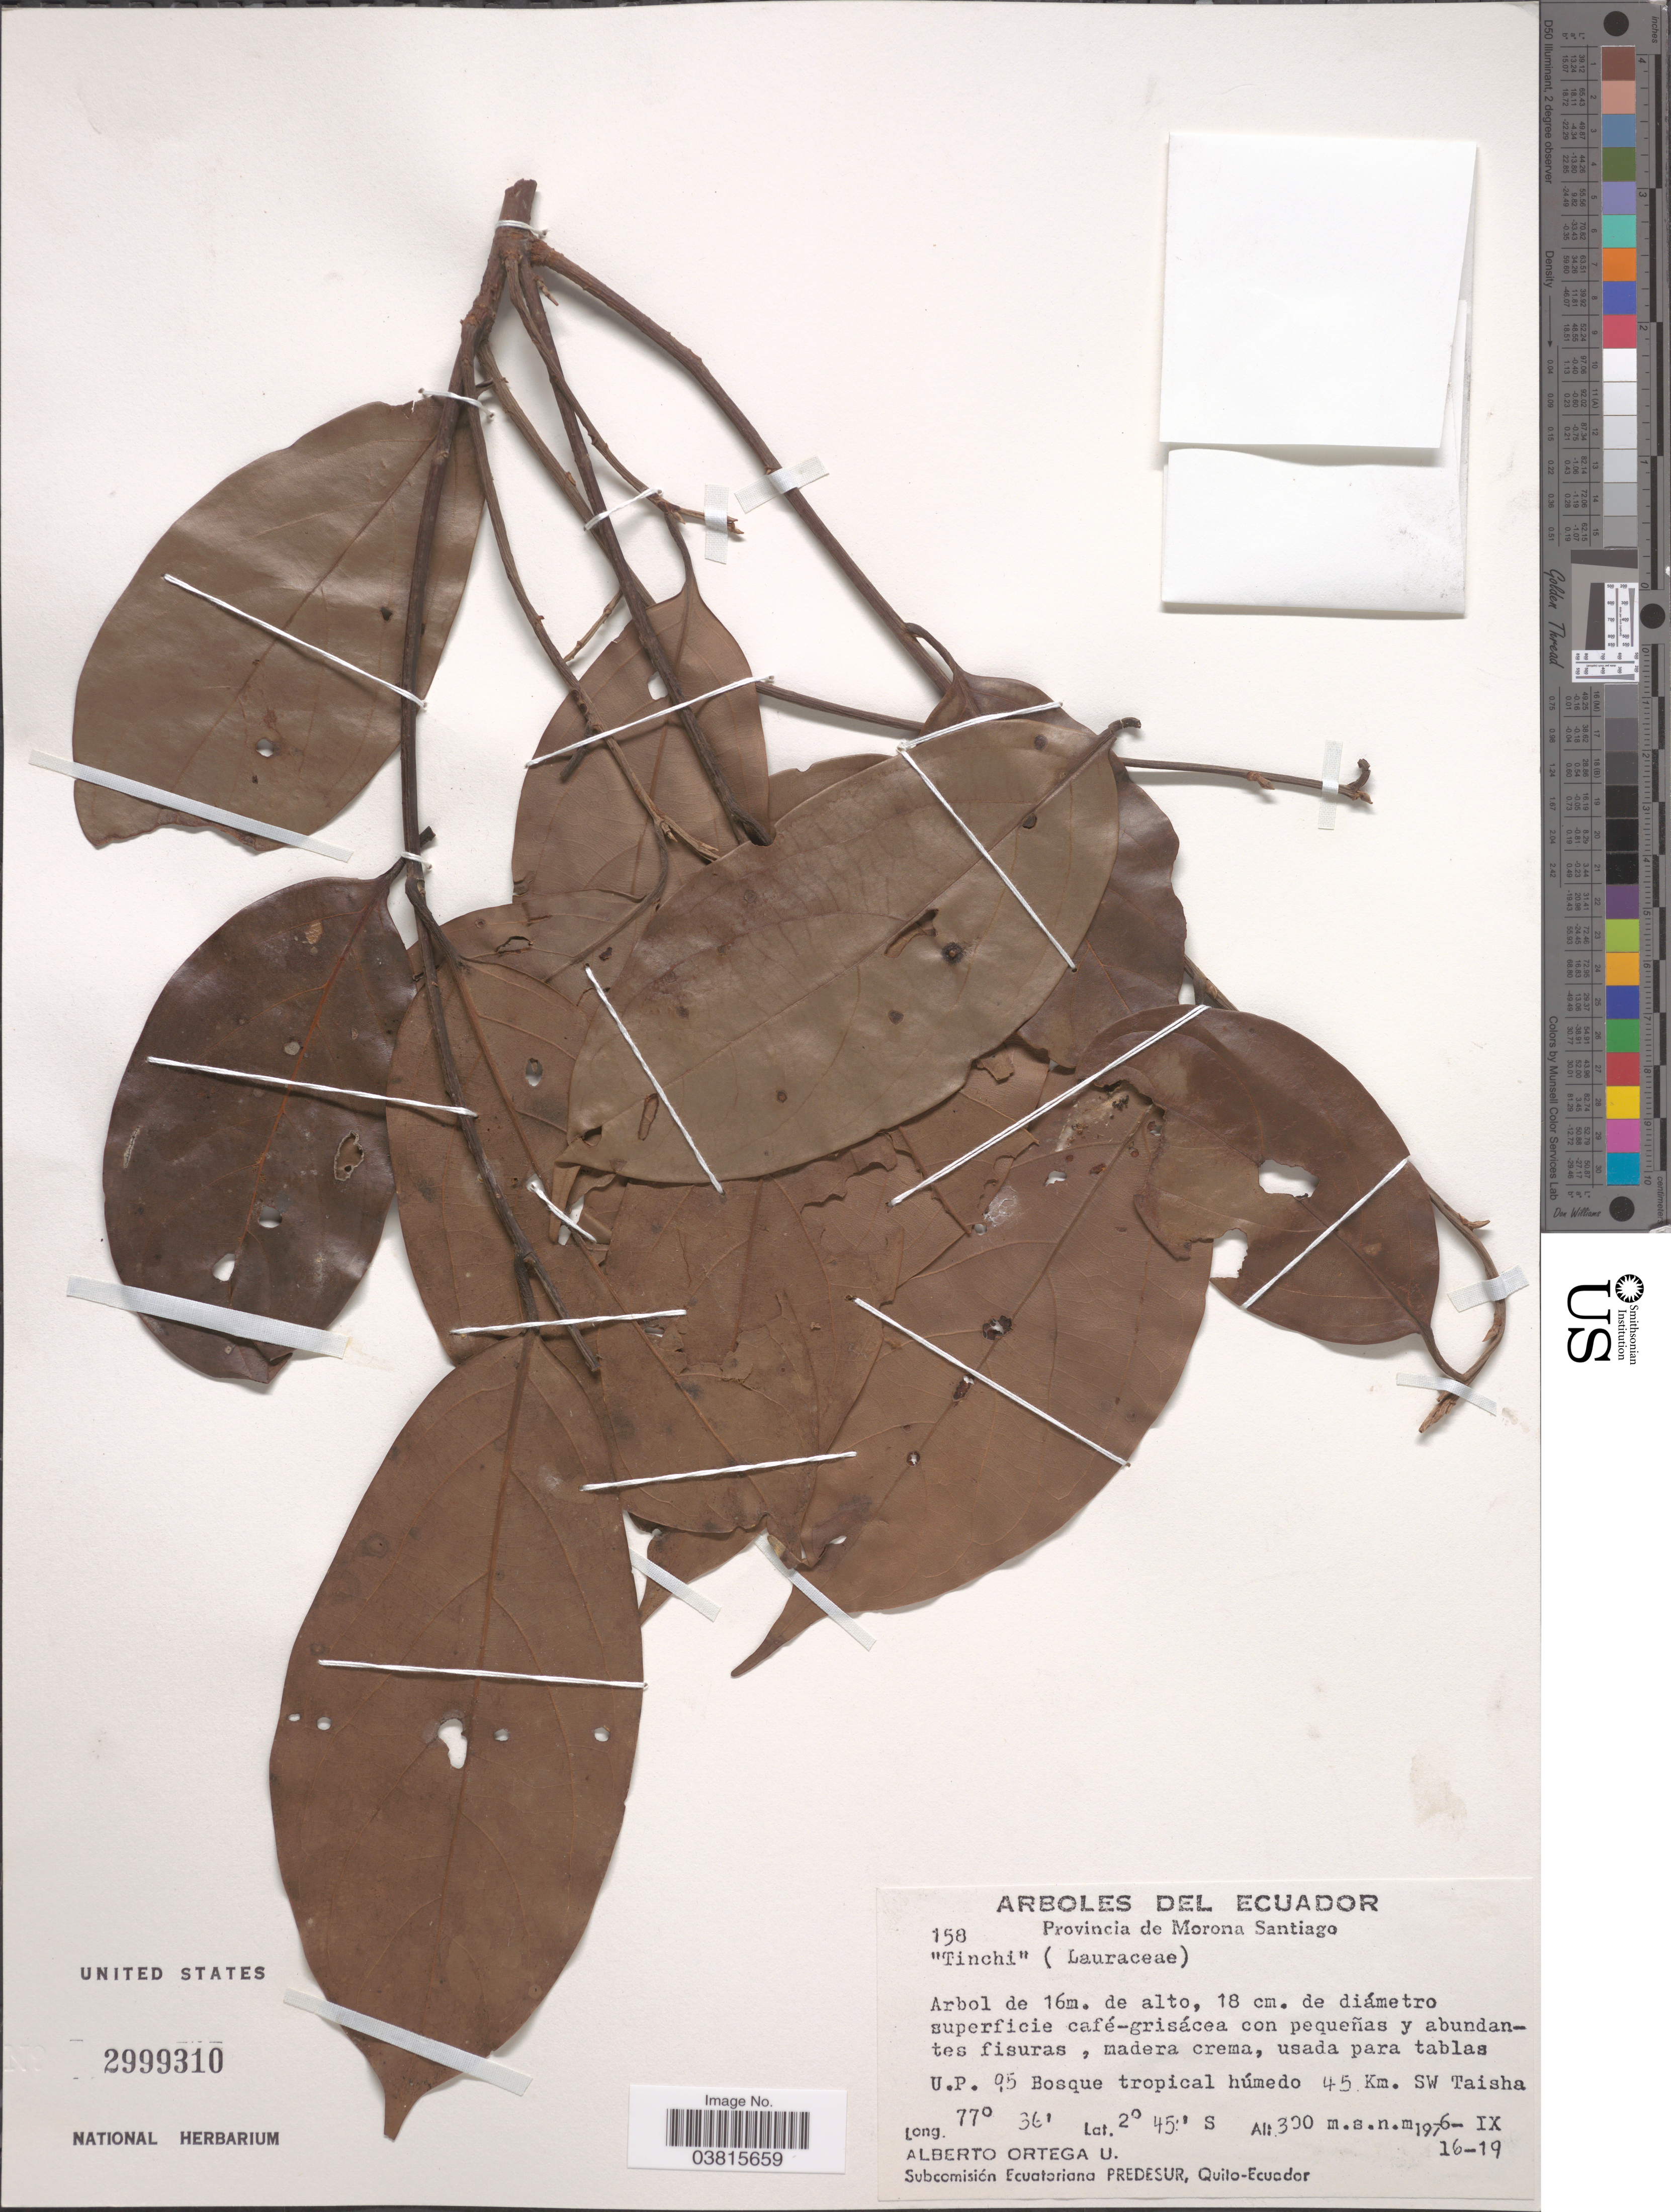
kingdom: Plantae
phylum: Tracheophyta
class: Magnoliopsida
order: Laurales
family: Lauraceae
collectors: A. T. Ortega U.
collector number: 158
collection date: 1976-09-16/1976-09-19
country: Ecuador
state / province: Morona-Santiago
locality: U.P. 95 Bosque tropical húmedo 45 Km. SW Taisha.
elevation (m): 300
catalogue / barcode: US 2999310